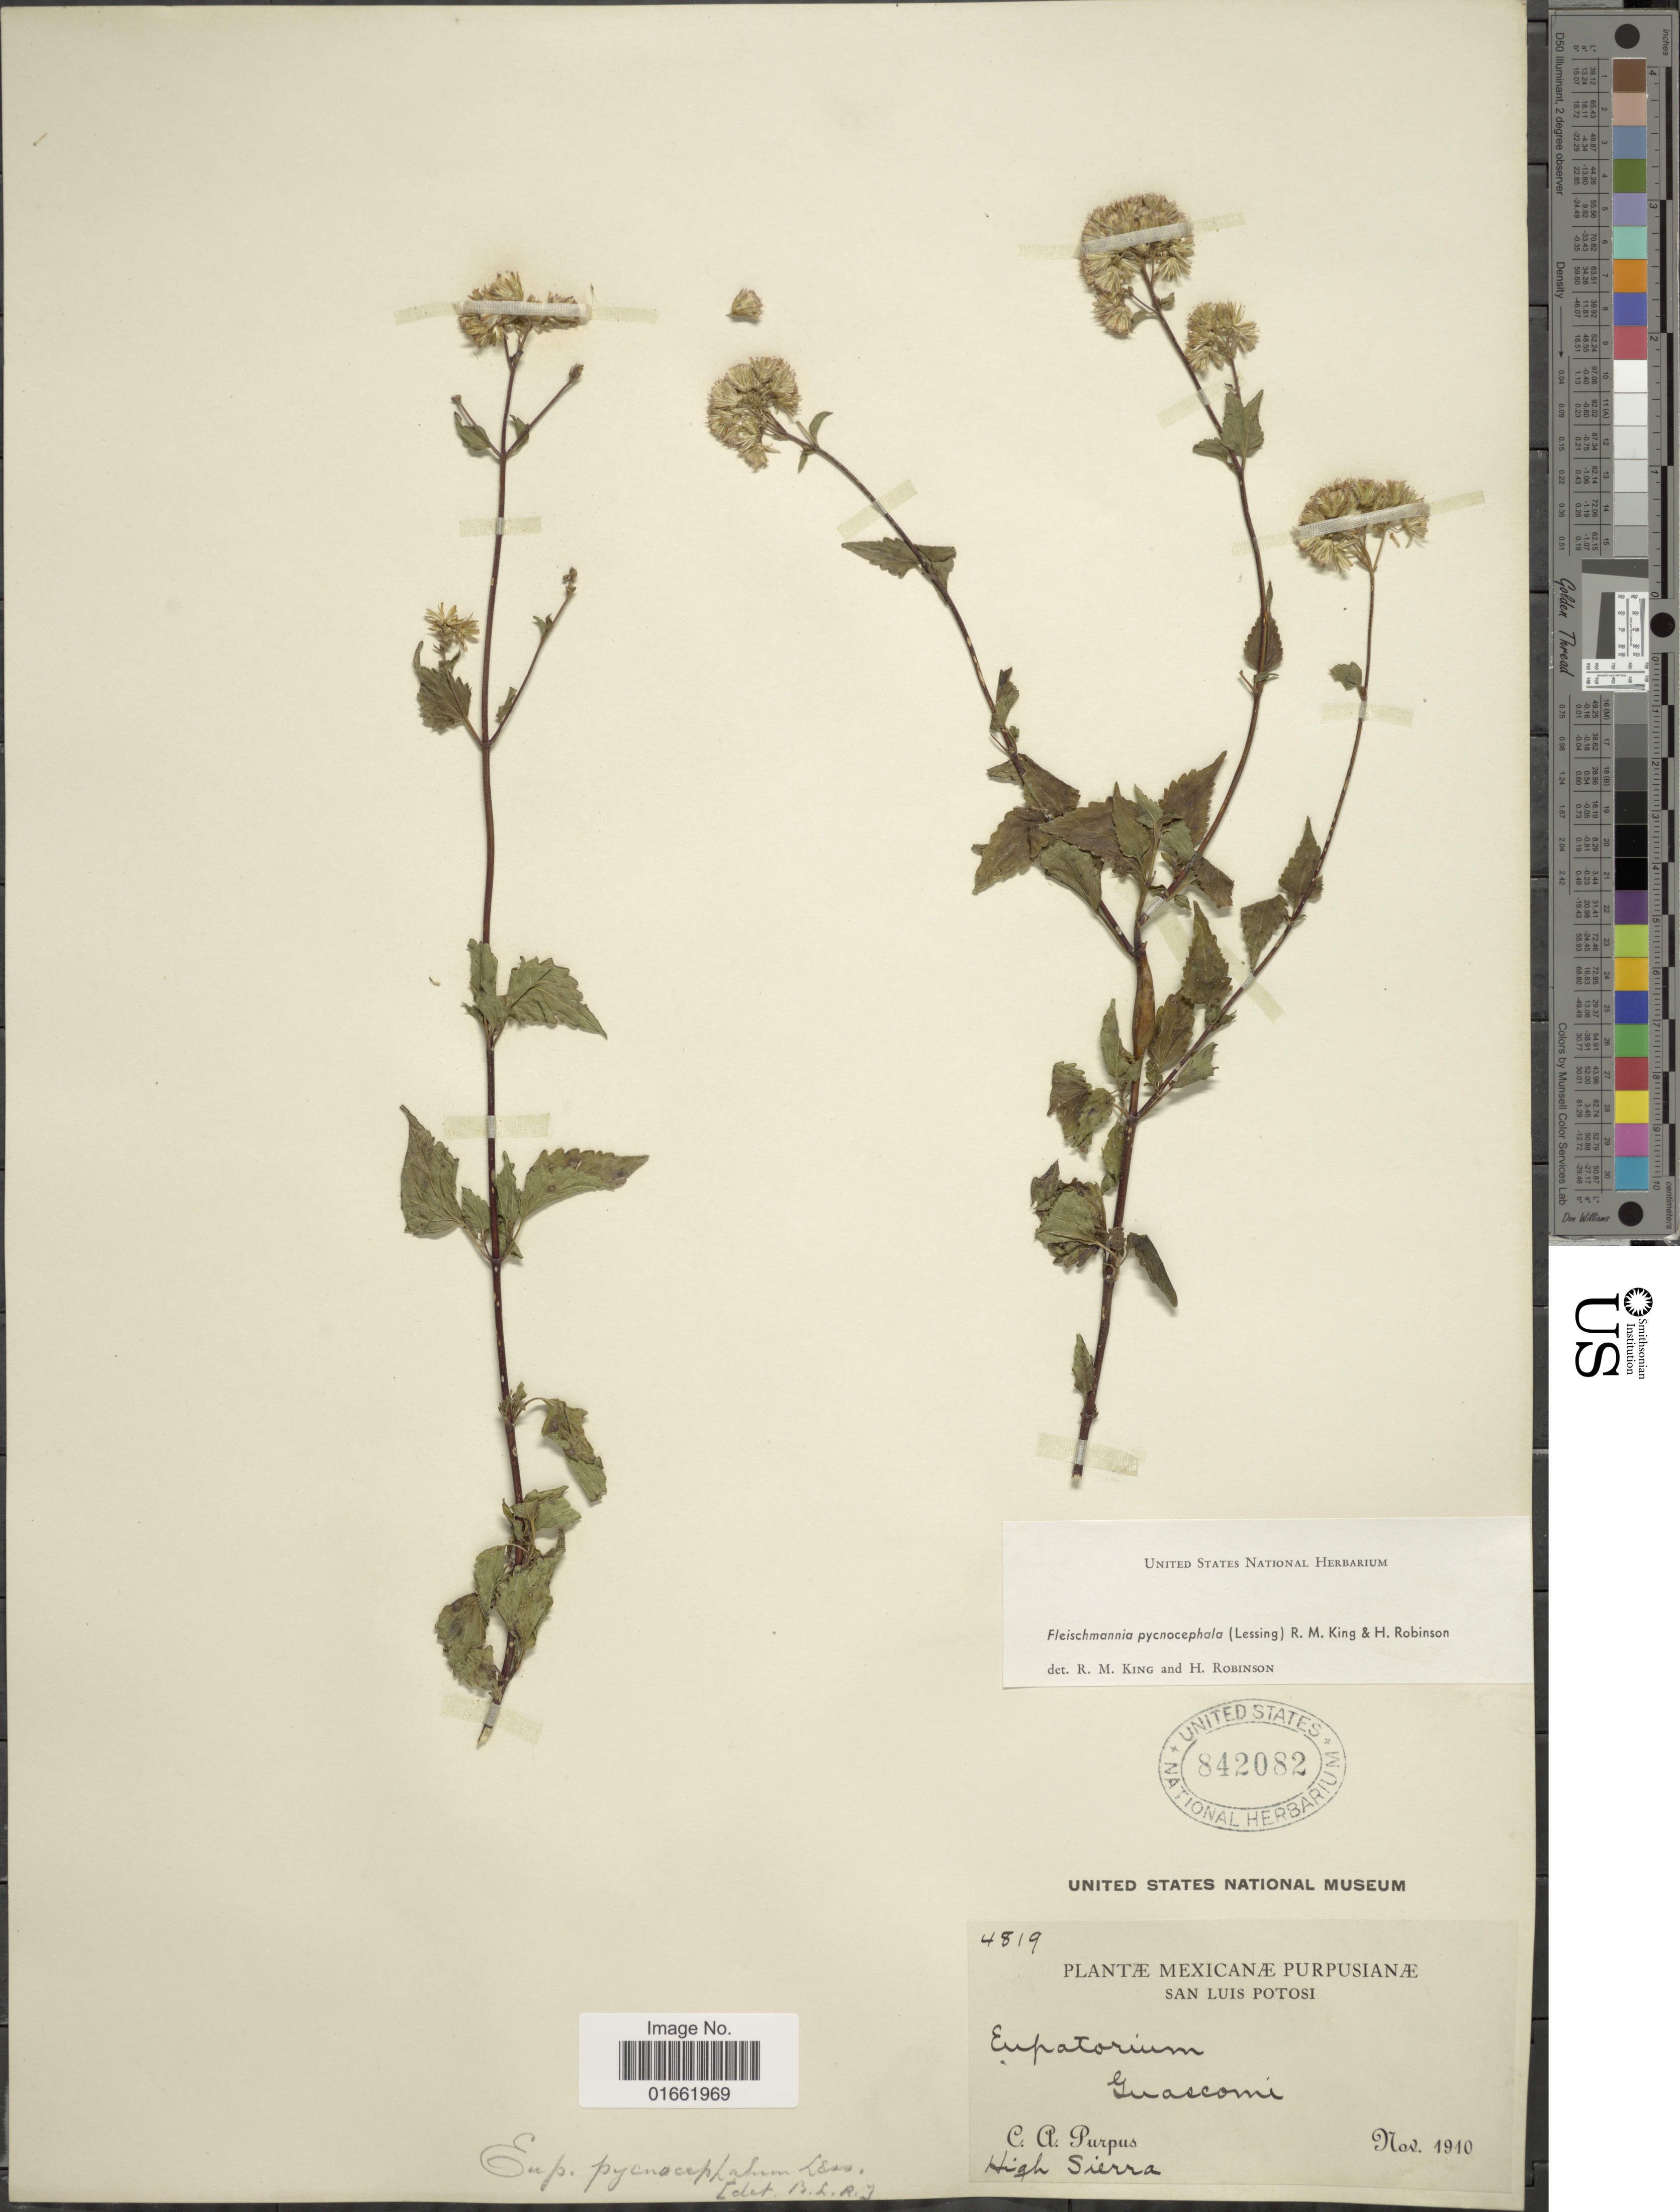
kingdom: Plantae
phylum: Tracheophyta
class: Magnoliopsida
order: Asterales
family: Asteraceae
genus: Fleischmannia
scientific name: Fleischmannia pycnocephala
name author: (Less.) R.M. King & H. Rob.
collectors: C. A. Purpus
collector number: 4819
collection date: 1910-11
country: Mexico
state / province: San Luis Potosí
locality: San Luis Potosi. Guascomi. High Sierra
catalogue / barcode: US 842082